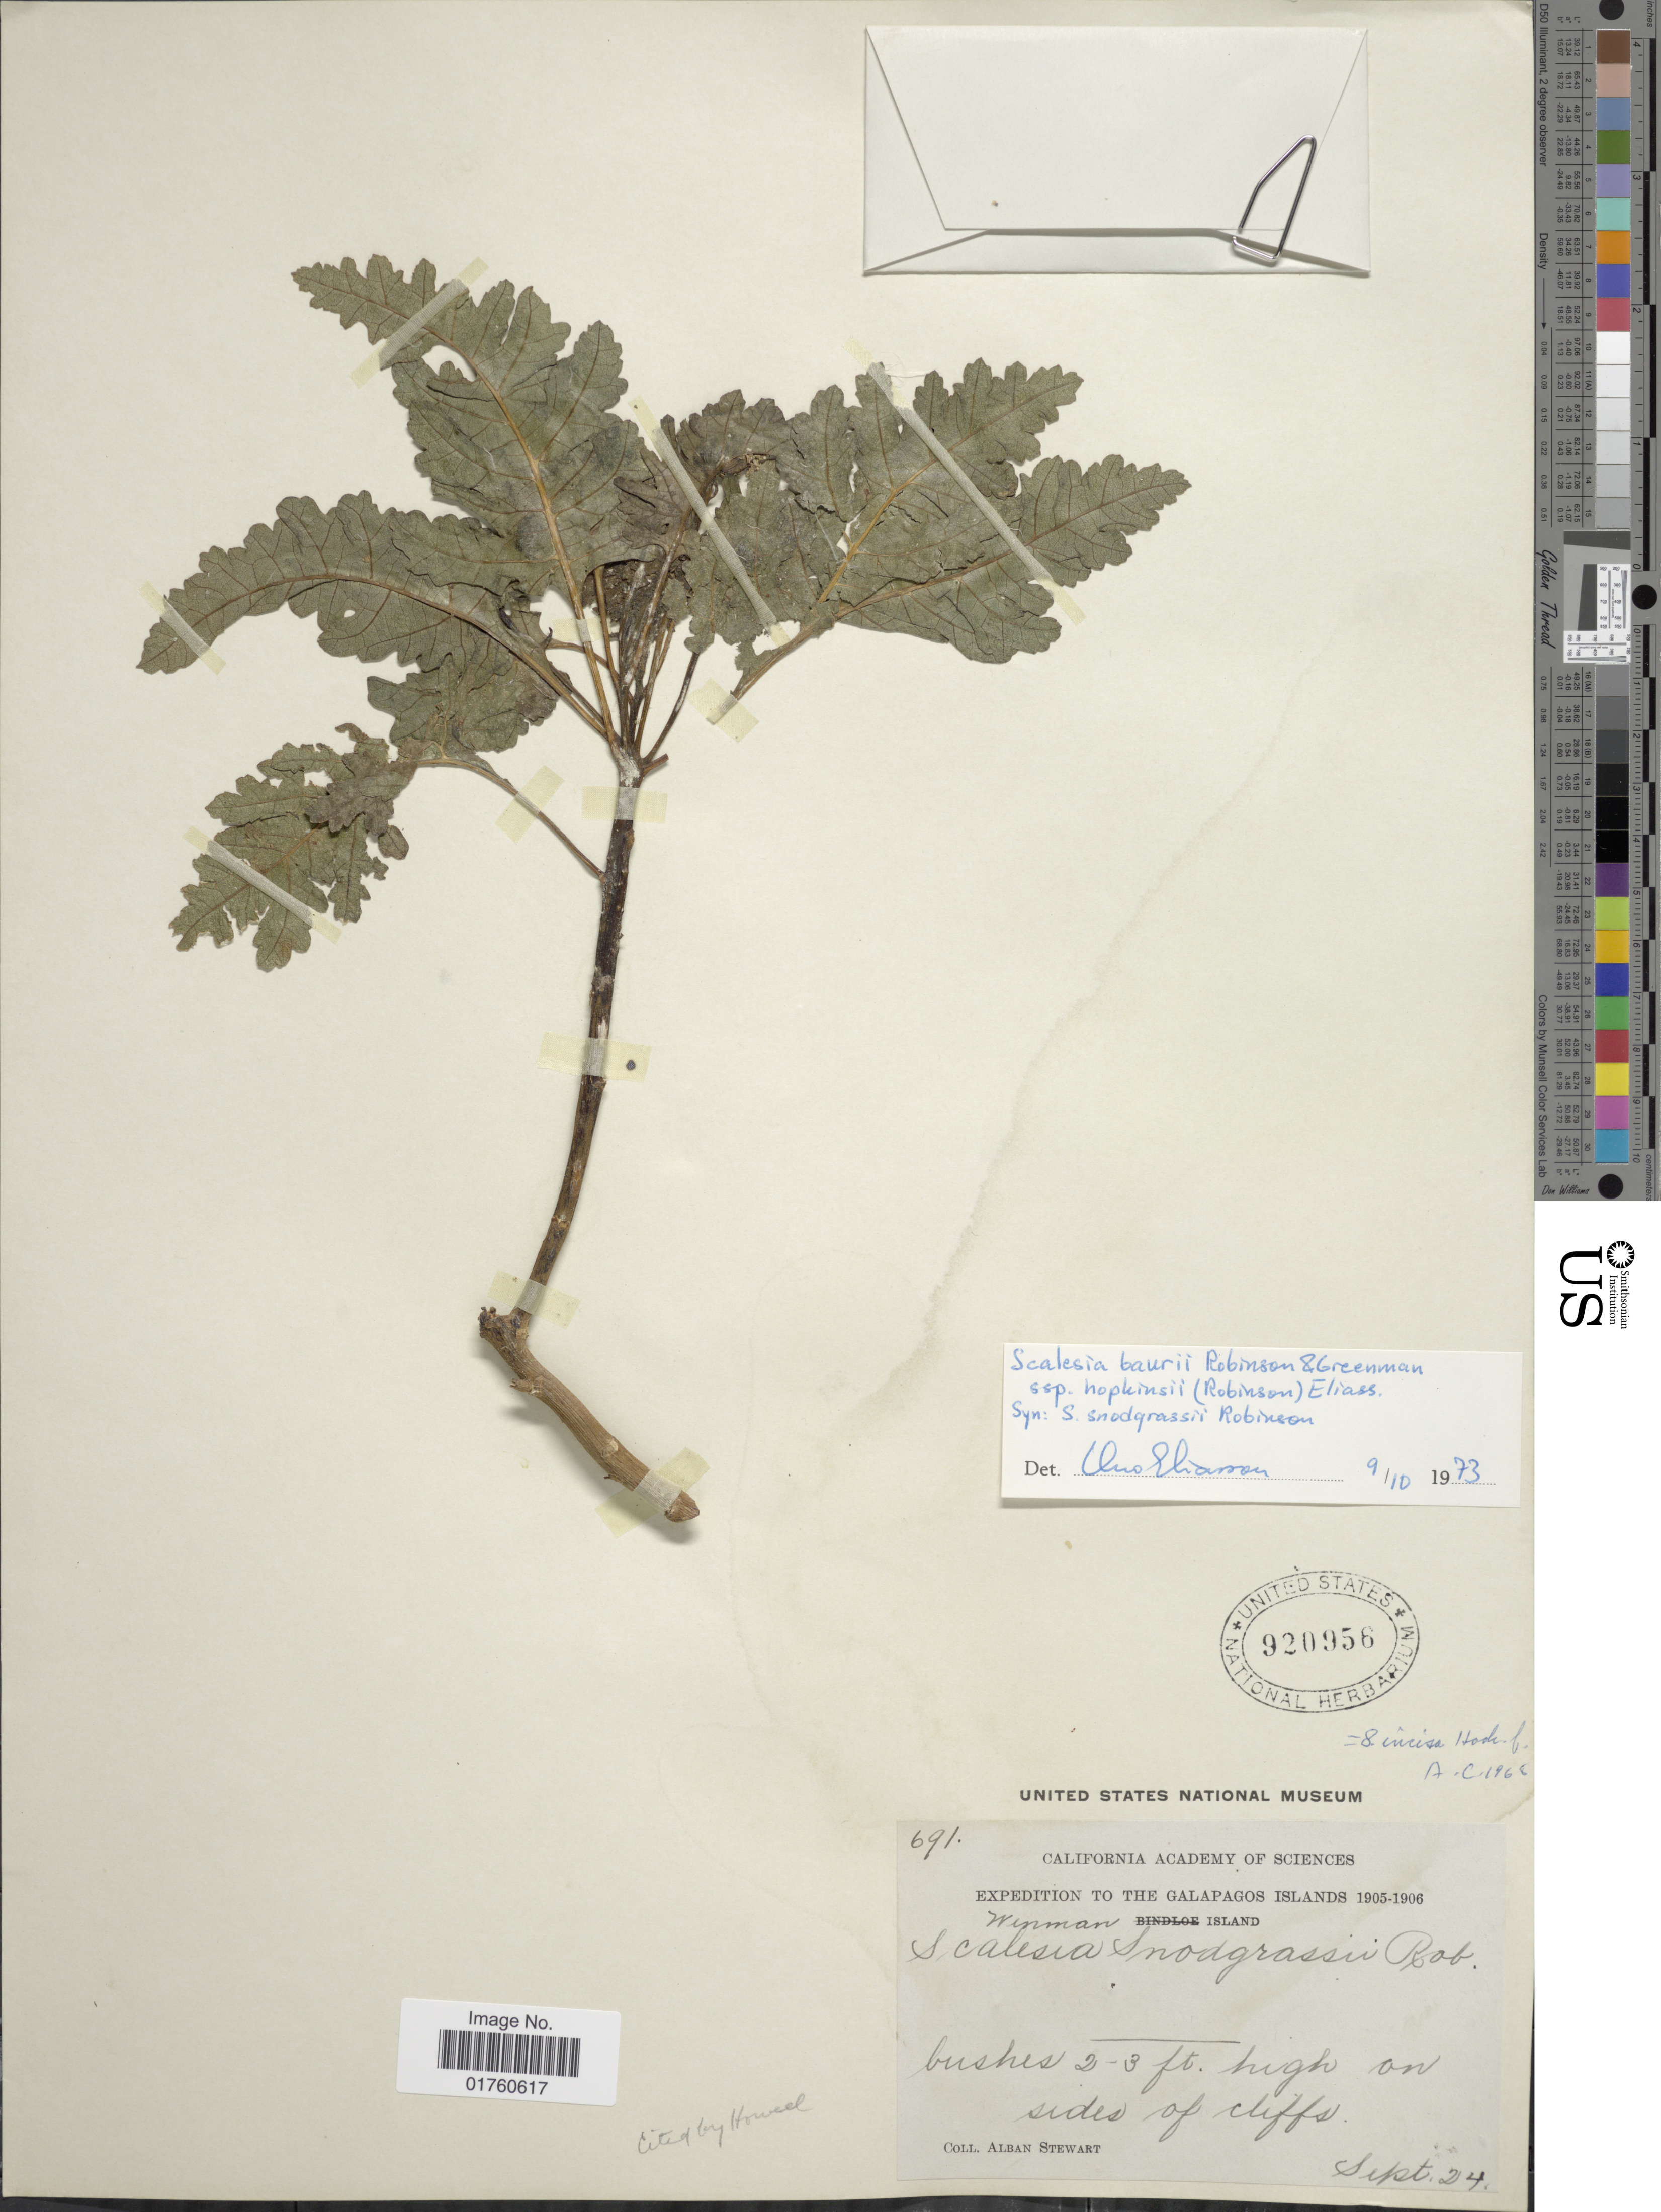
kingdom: Plantae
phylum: Tracheophyta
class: Magnoliopsida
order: Asterales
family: Asteraceae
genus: Scalesia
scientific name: Scalesia baurii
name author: B.L. Rob. & Greenm.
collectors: A. Stewart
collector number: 691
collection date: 1905-09-24/1906-09-24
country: Ecuador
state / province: Colón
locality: The Galapagos Island, Winman Island, on sides of cliffs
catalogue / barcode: US 920956